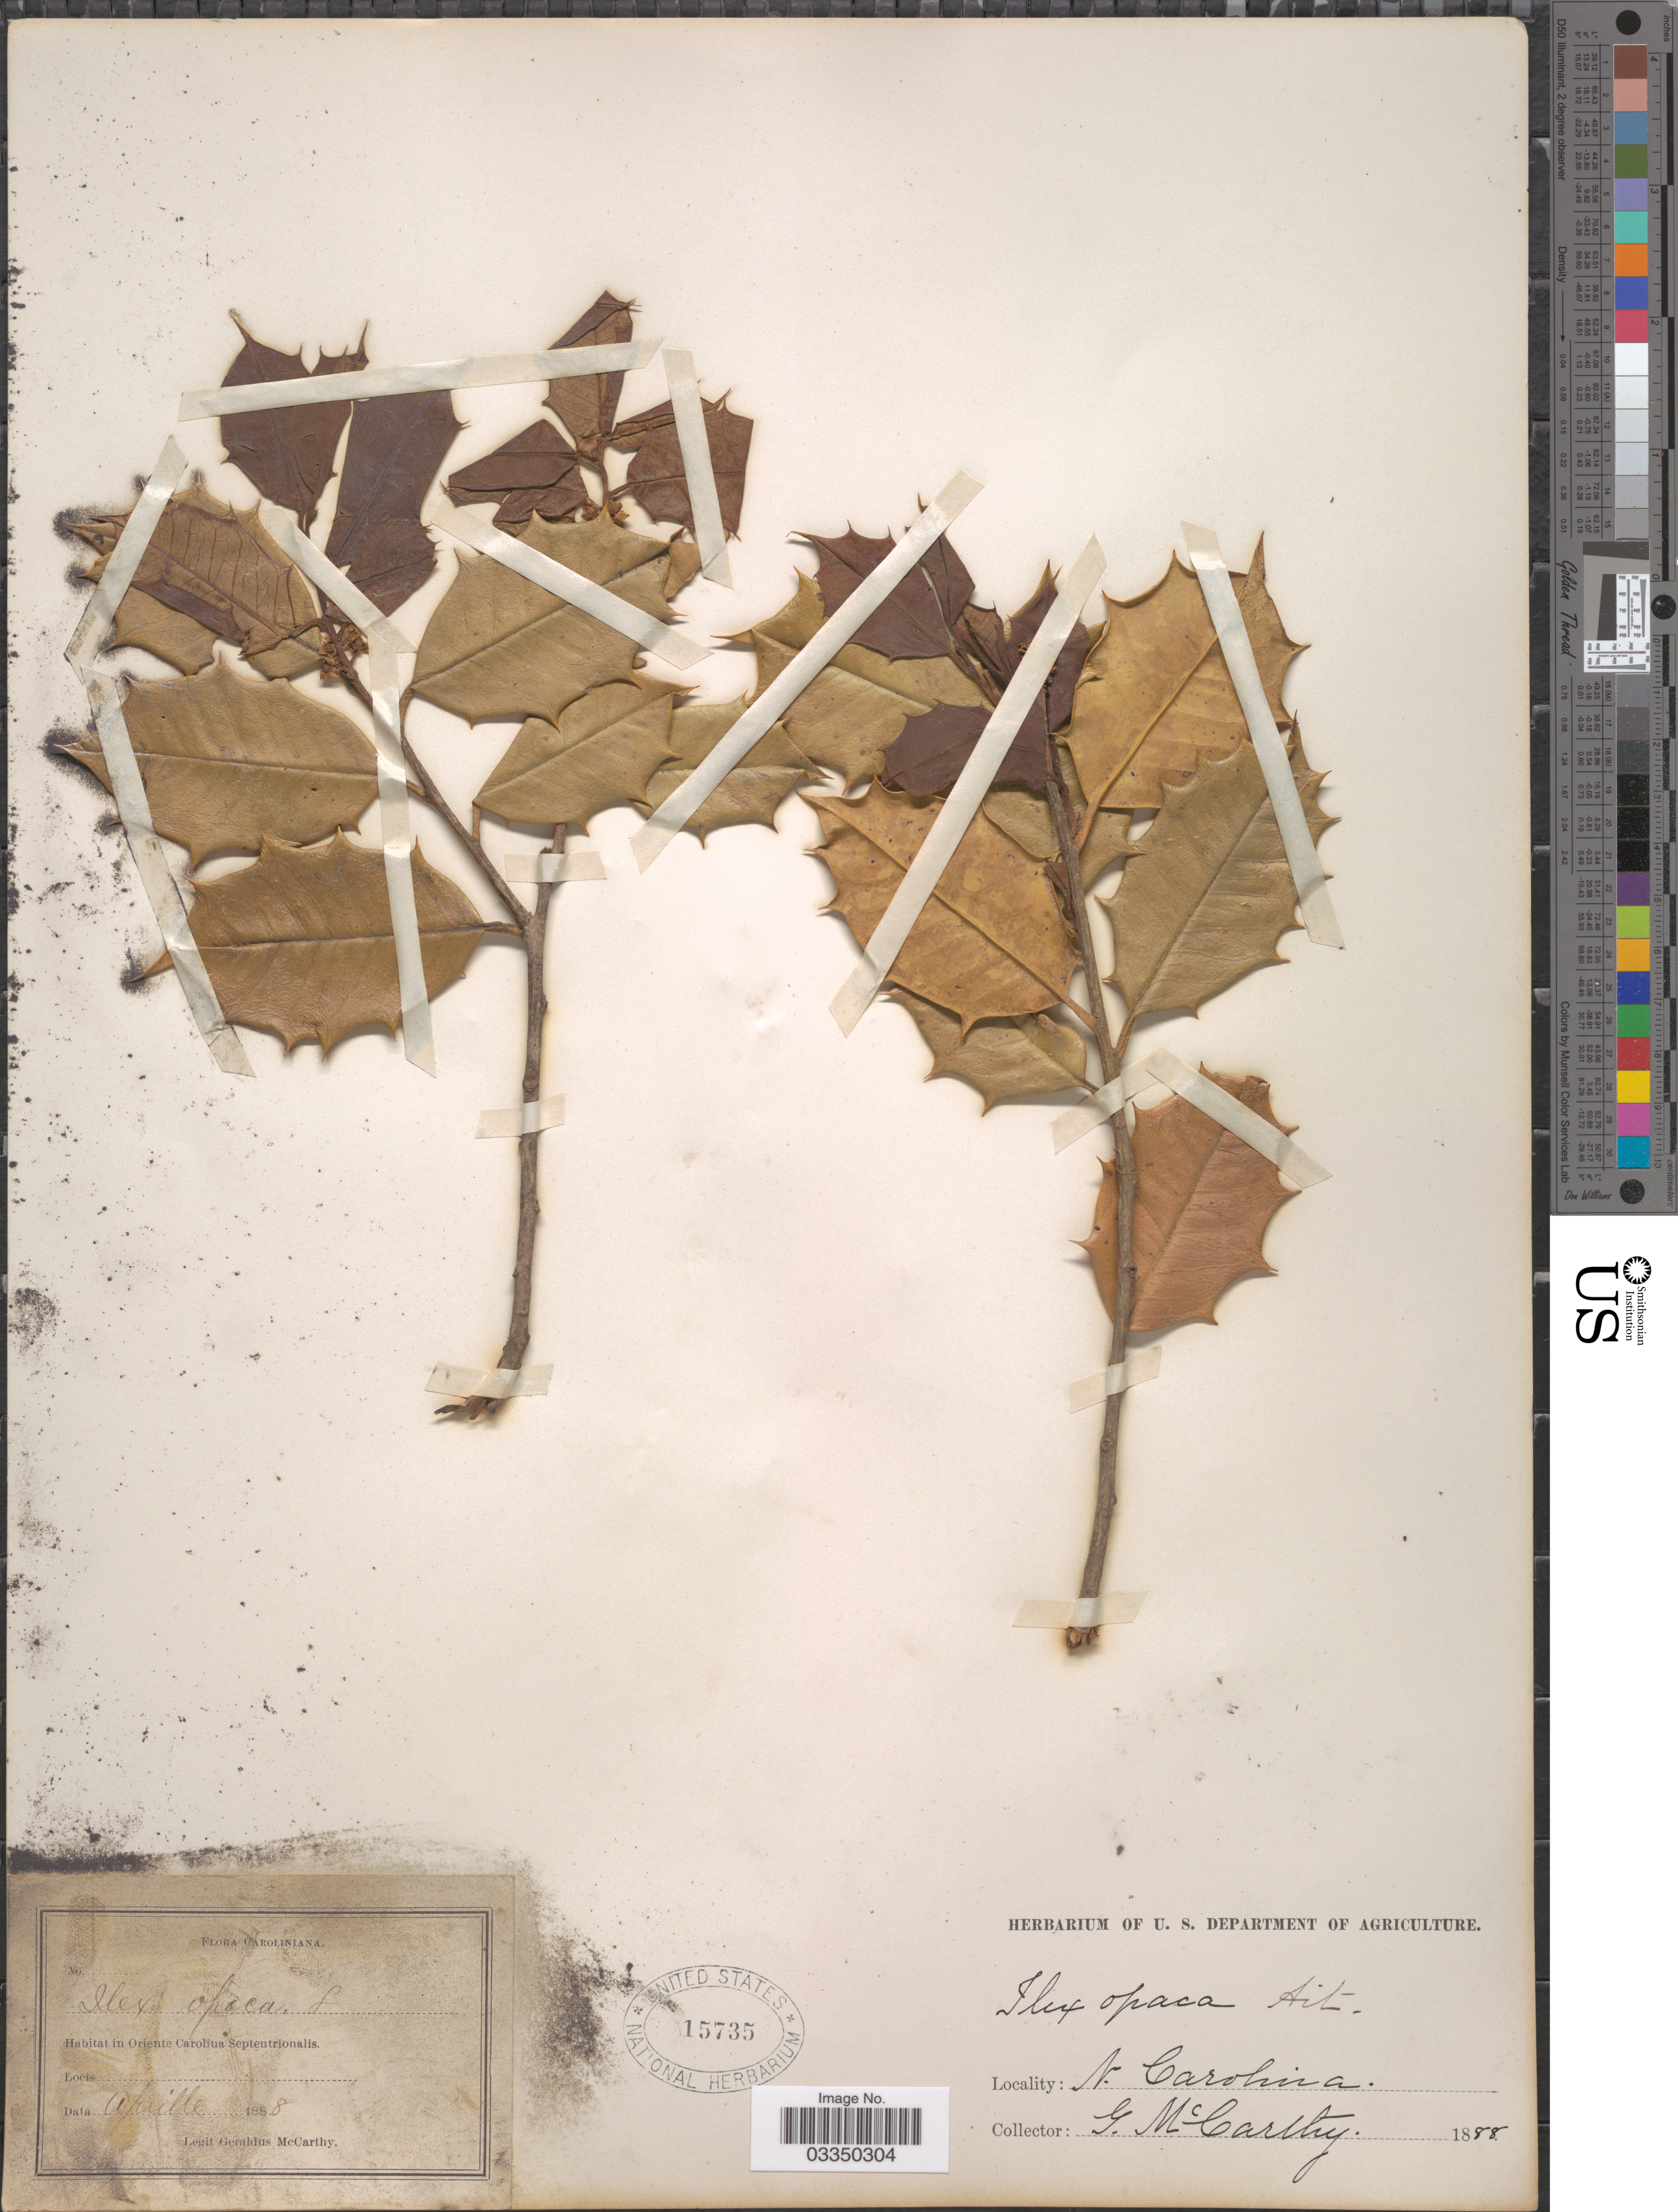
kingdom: Plantae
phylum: Tracheophyta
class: Magnoliopsida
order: Aquifoliales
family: Aquifoliaceae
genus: Ilex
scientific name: Ilex opaca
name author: Aiton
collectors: M. McCarthy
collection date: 1888-04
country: United States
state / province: North Carolina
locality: Caroliniana. In Oriente Carolina Septentrionalis.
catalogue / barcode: US 15735